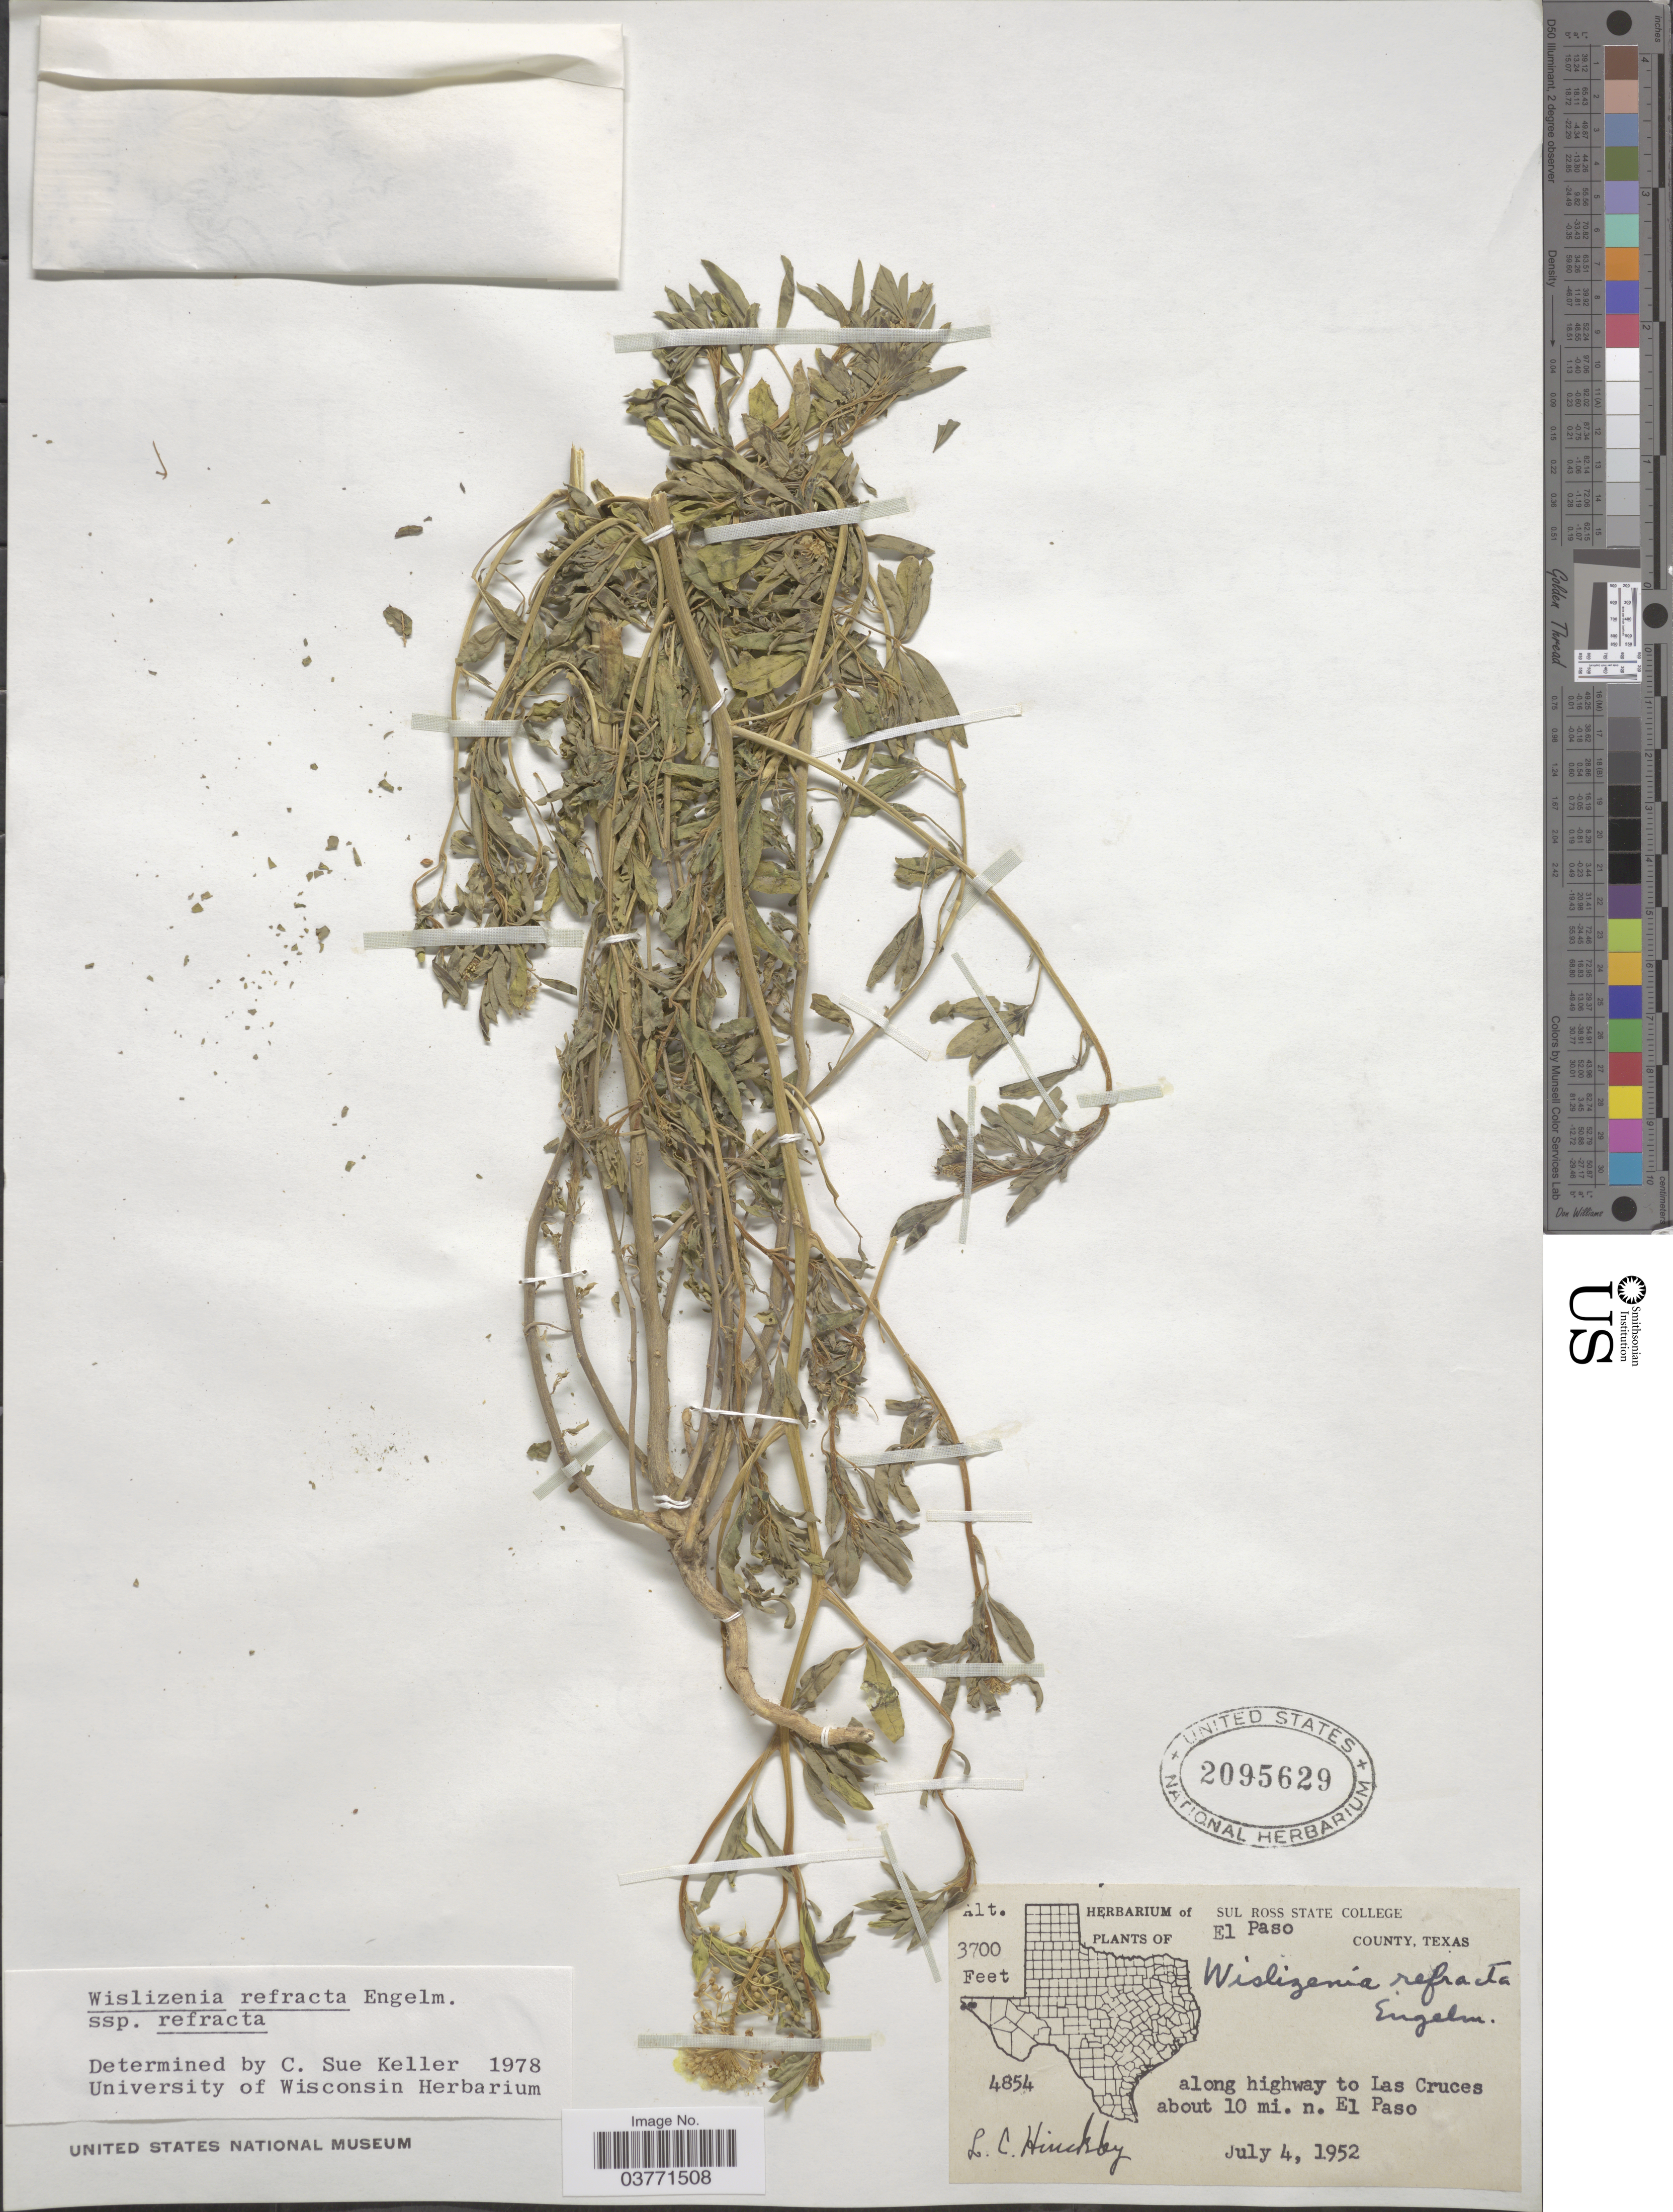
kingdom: Plantae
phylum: Tracheophyta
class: Magnoliopsida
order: Brassicales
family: Cleomaceae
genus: Cleomella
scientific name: Cleomella refracta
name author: (Engelm.) J.C. Hall & Roalson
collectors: L. Hinckley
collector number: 4854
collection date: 1952-07-04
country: United States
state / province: Texas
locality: El Paso County. Along highway to las Cruces about 10 mi. n. El Paso.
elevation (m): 1128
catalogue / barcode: US 2095629